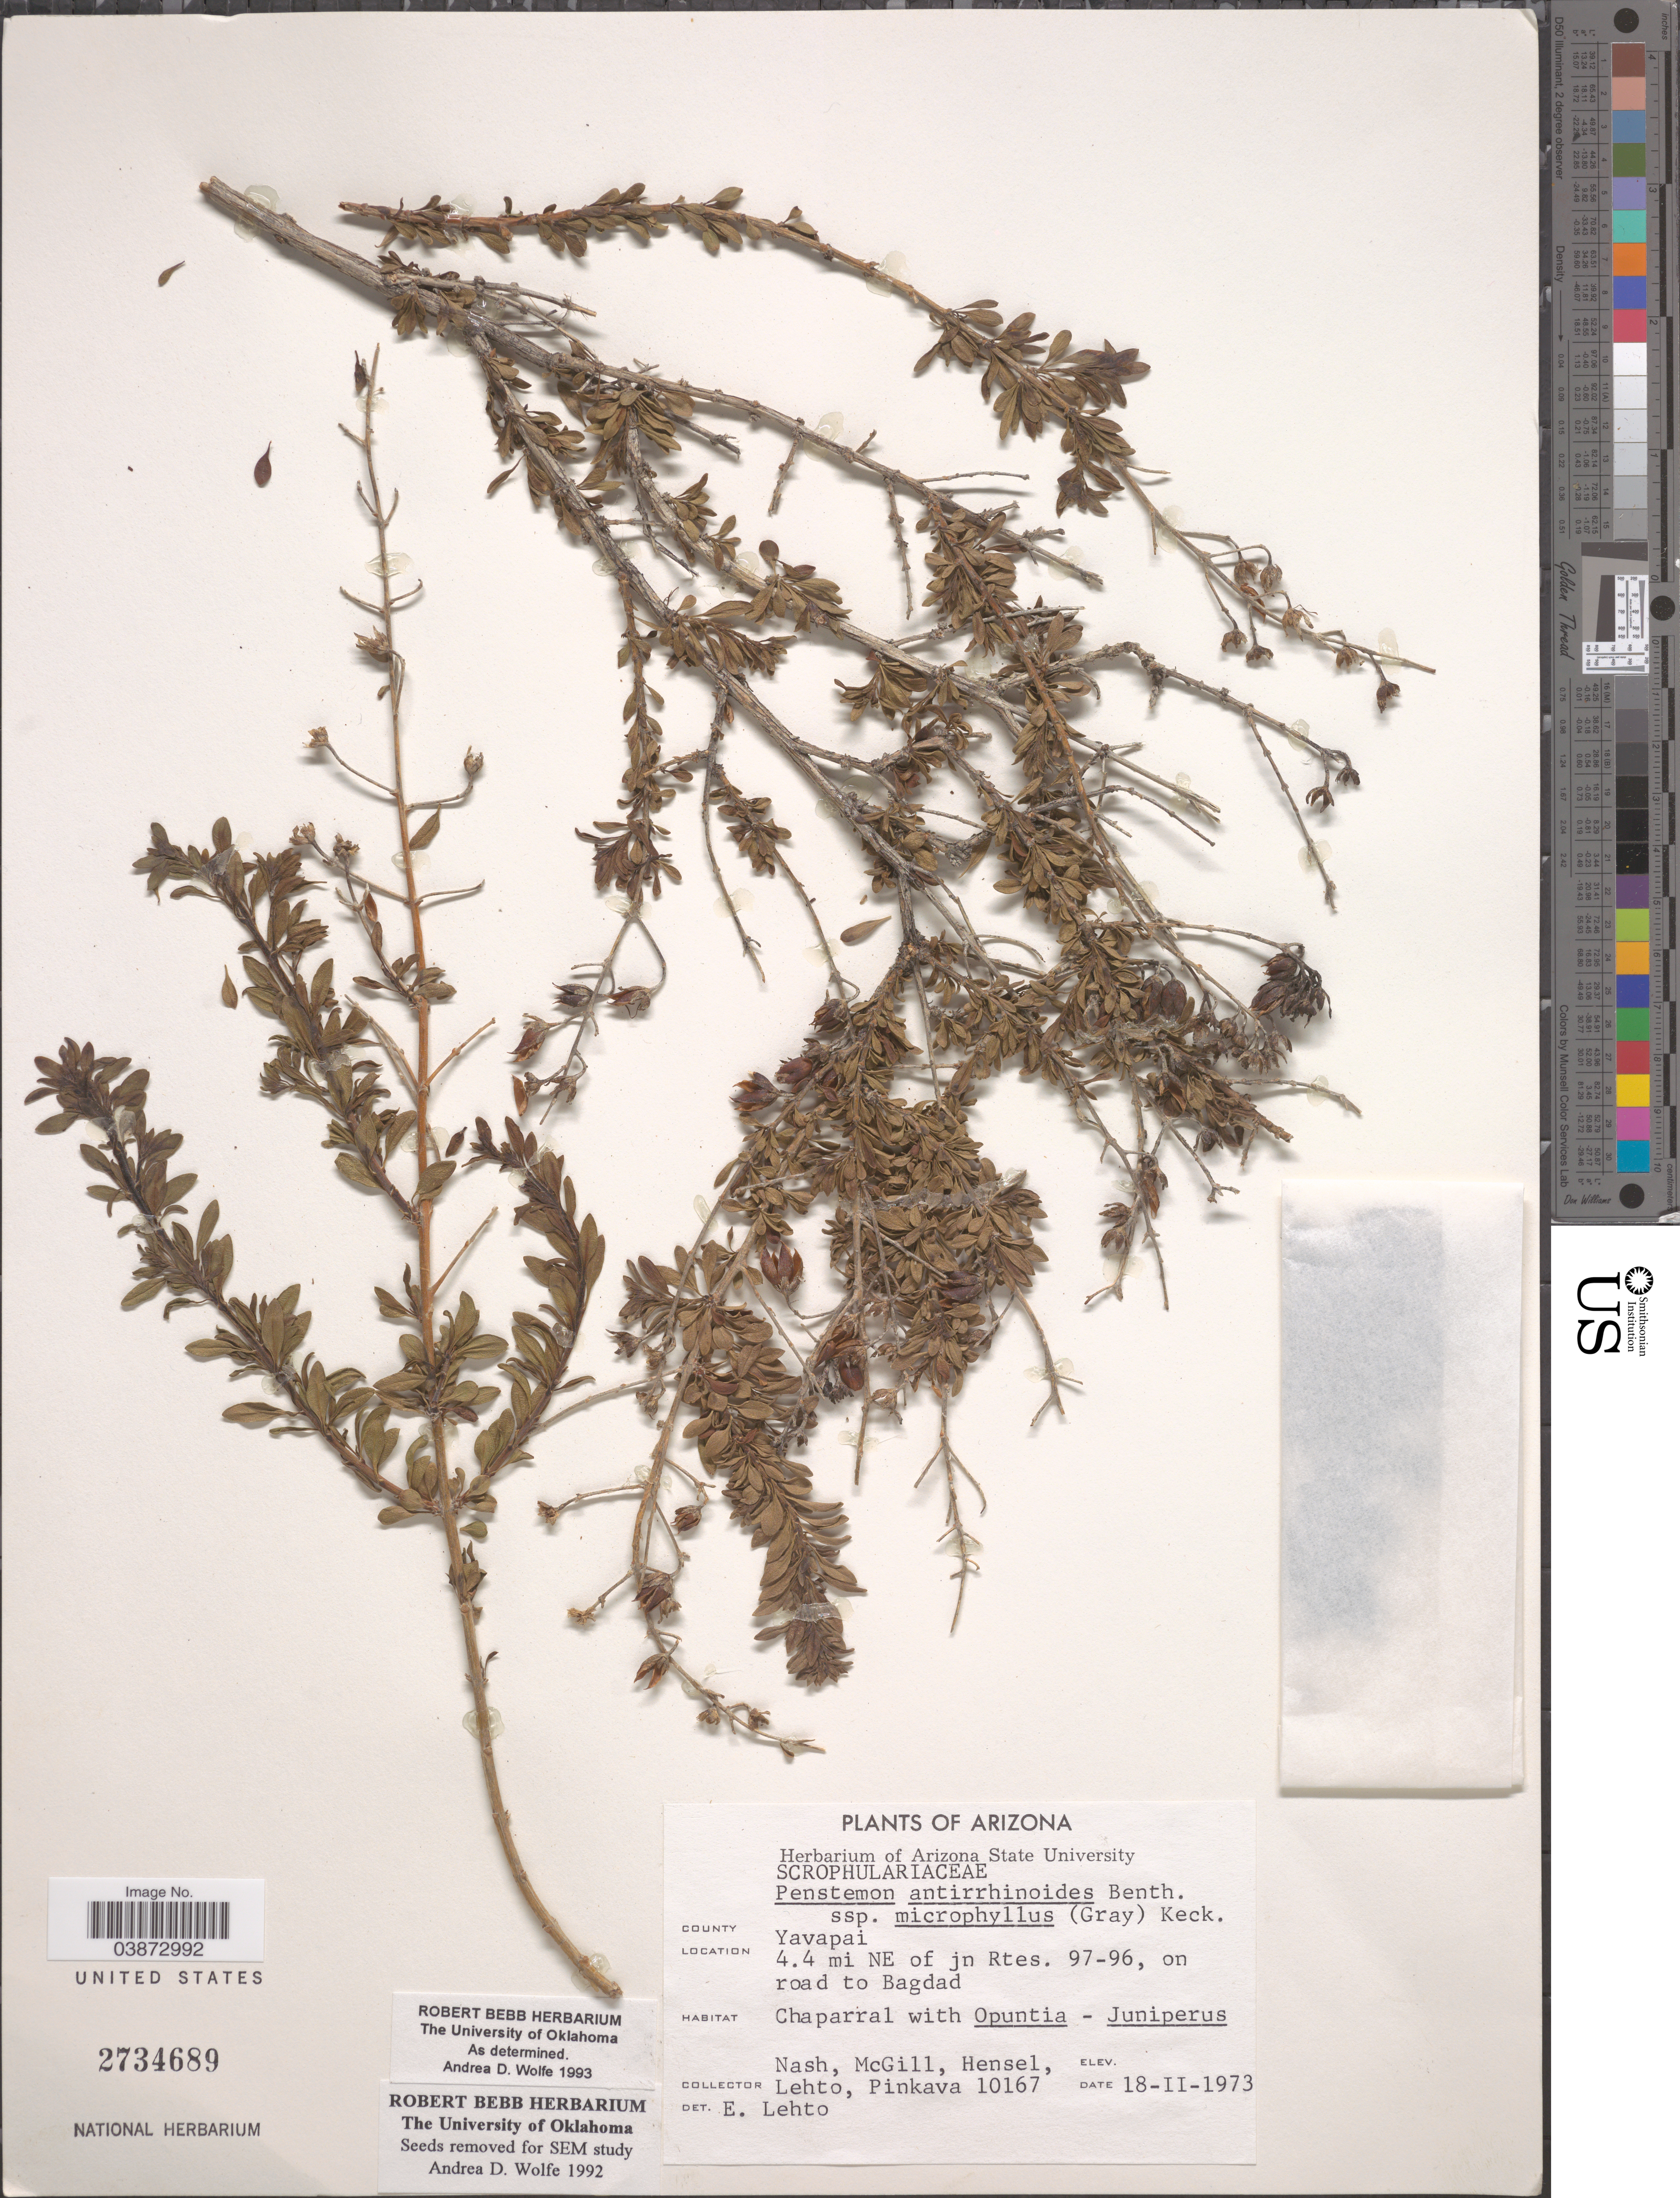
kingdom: Plantae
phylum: Tracheophyta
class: Magnoliopsida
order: Lamiales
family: Plantaginaceae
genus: Penstemon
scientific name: Penstemon antirrhinoides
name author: Benth.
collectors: -- Nash, -. McGill, -. Hensel, -. Lehto & -. Pinkava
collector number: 10167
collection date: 1973-02-18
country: United States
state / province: Arizona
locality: County Yavapai. 4.4 mi NE of jn Rtes. 97-96, on road to Bagdad.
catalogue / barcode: US 2734689